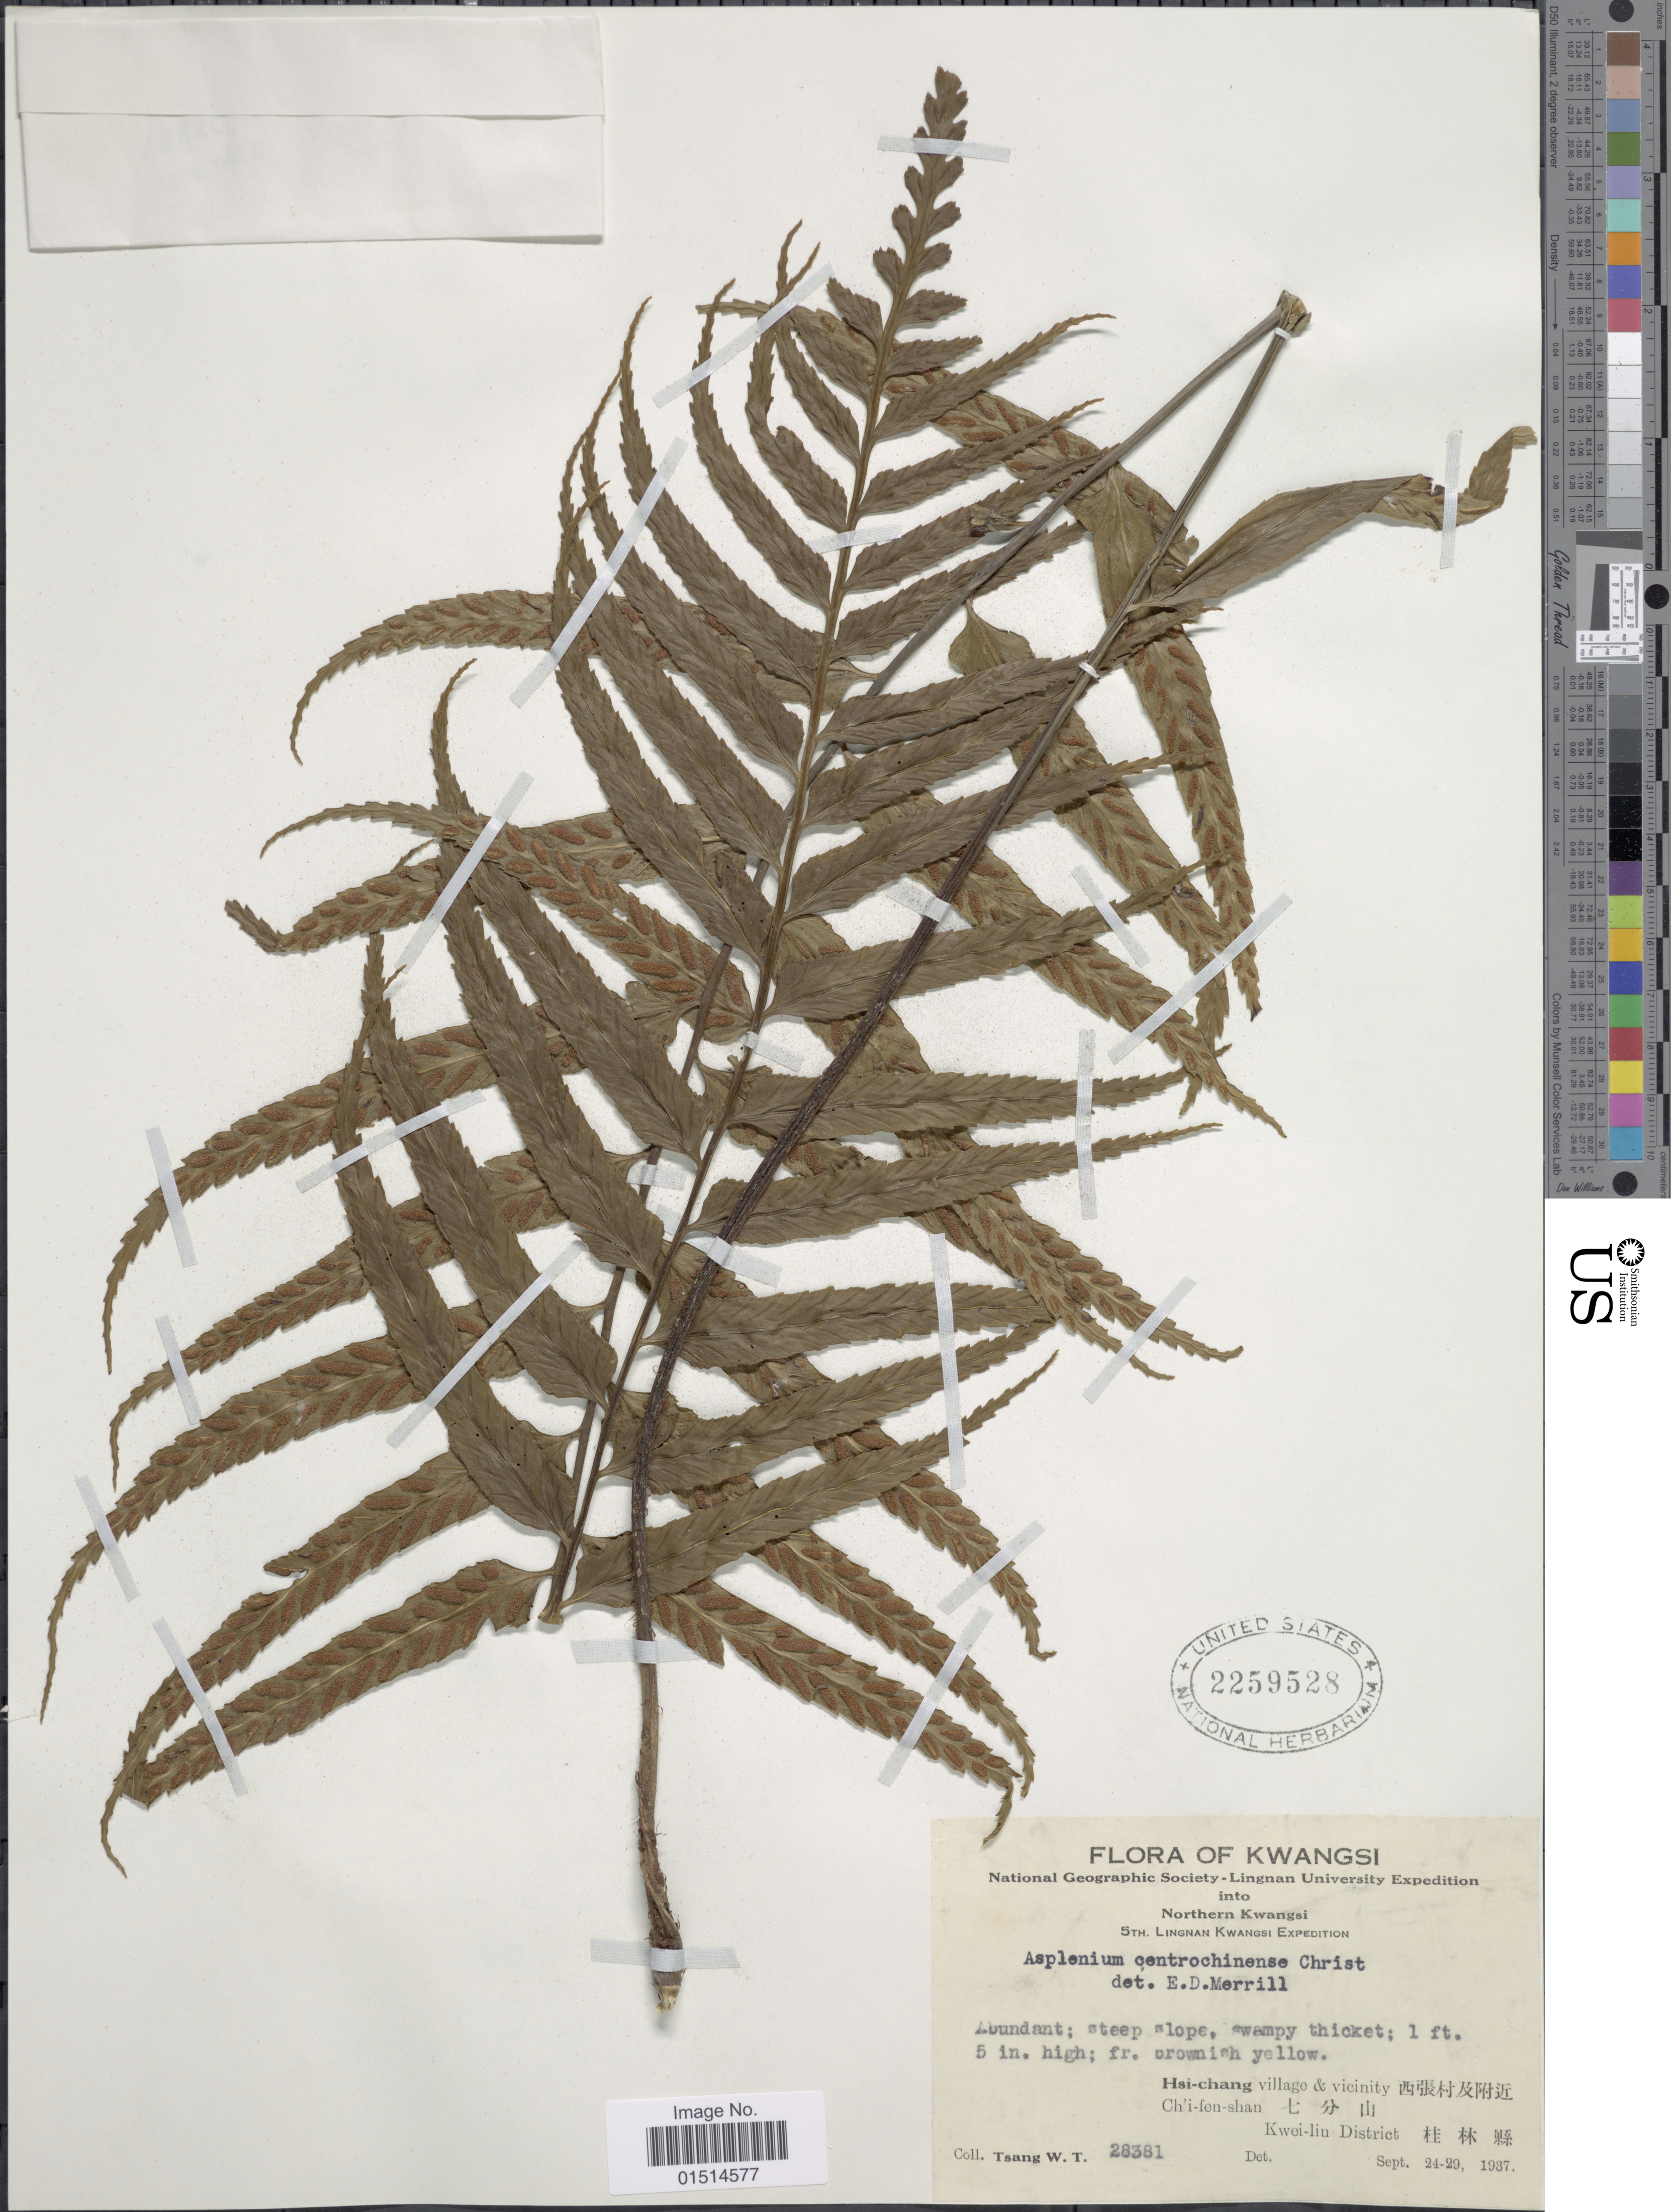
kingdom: Plantae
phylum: Tracheophyta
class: Polypodiopsida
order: Polypodiales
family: Aspleniaceae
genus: Asplenium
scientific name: Asplenium centrochinensis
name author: Christ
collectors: W. T. Tsang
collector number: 28381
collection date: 1937-09-24/1937-09-29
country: China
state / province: Guangxi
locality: Kwangsi, Northern Kwangsi, Hsi-chang village & vicinity, Chí-fen-shan, Kwei-lin District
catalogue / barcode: US 2259528